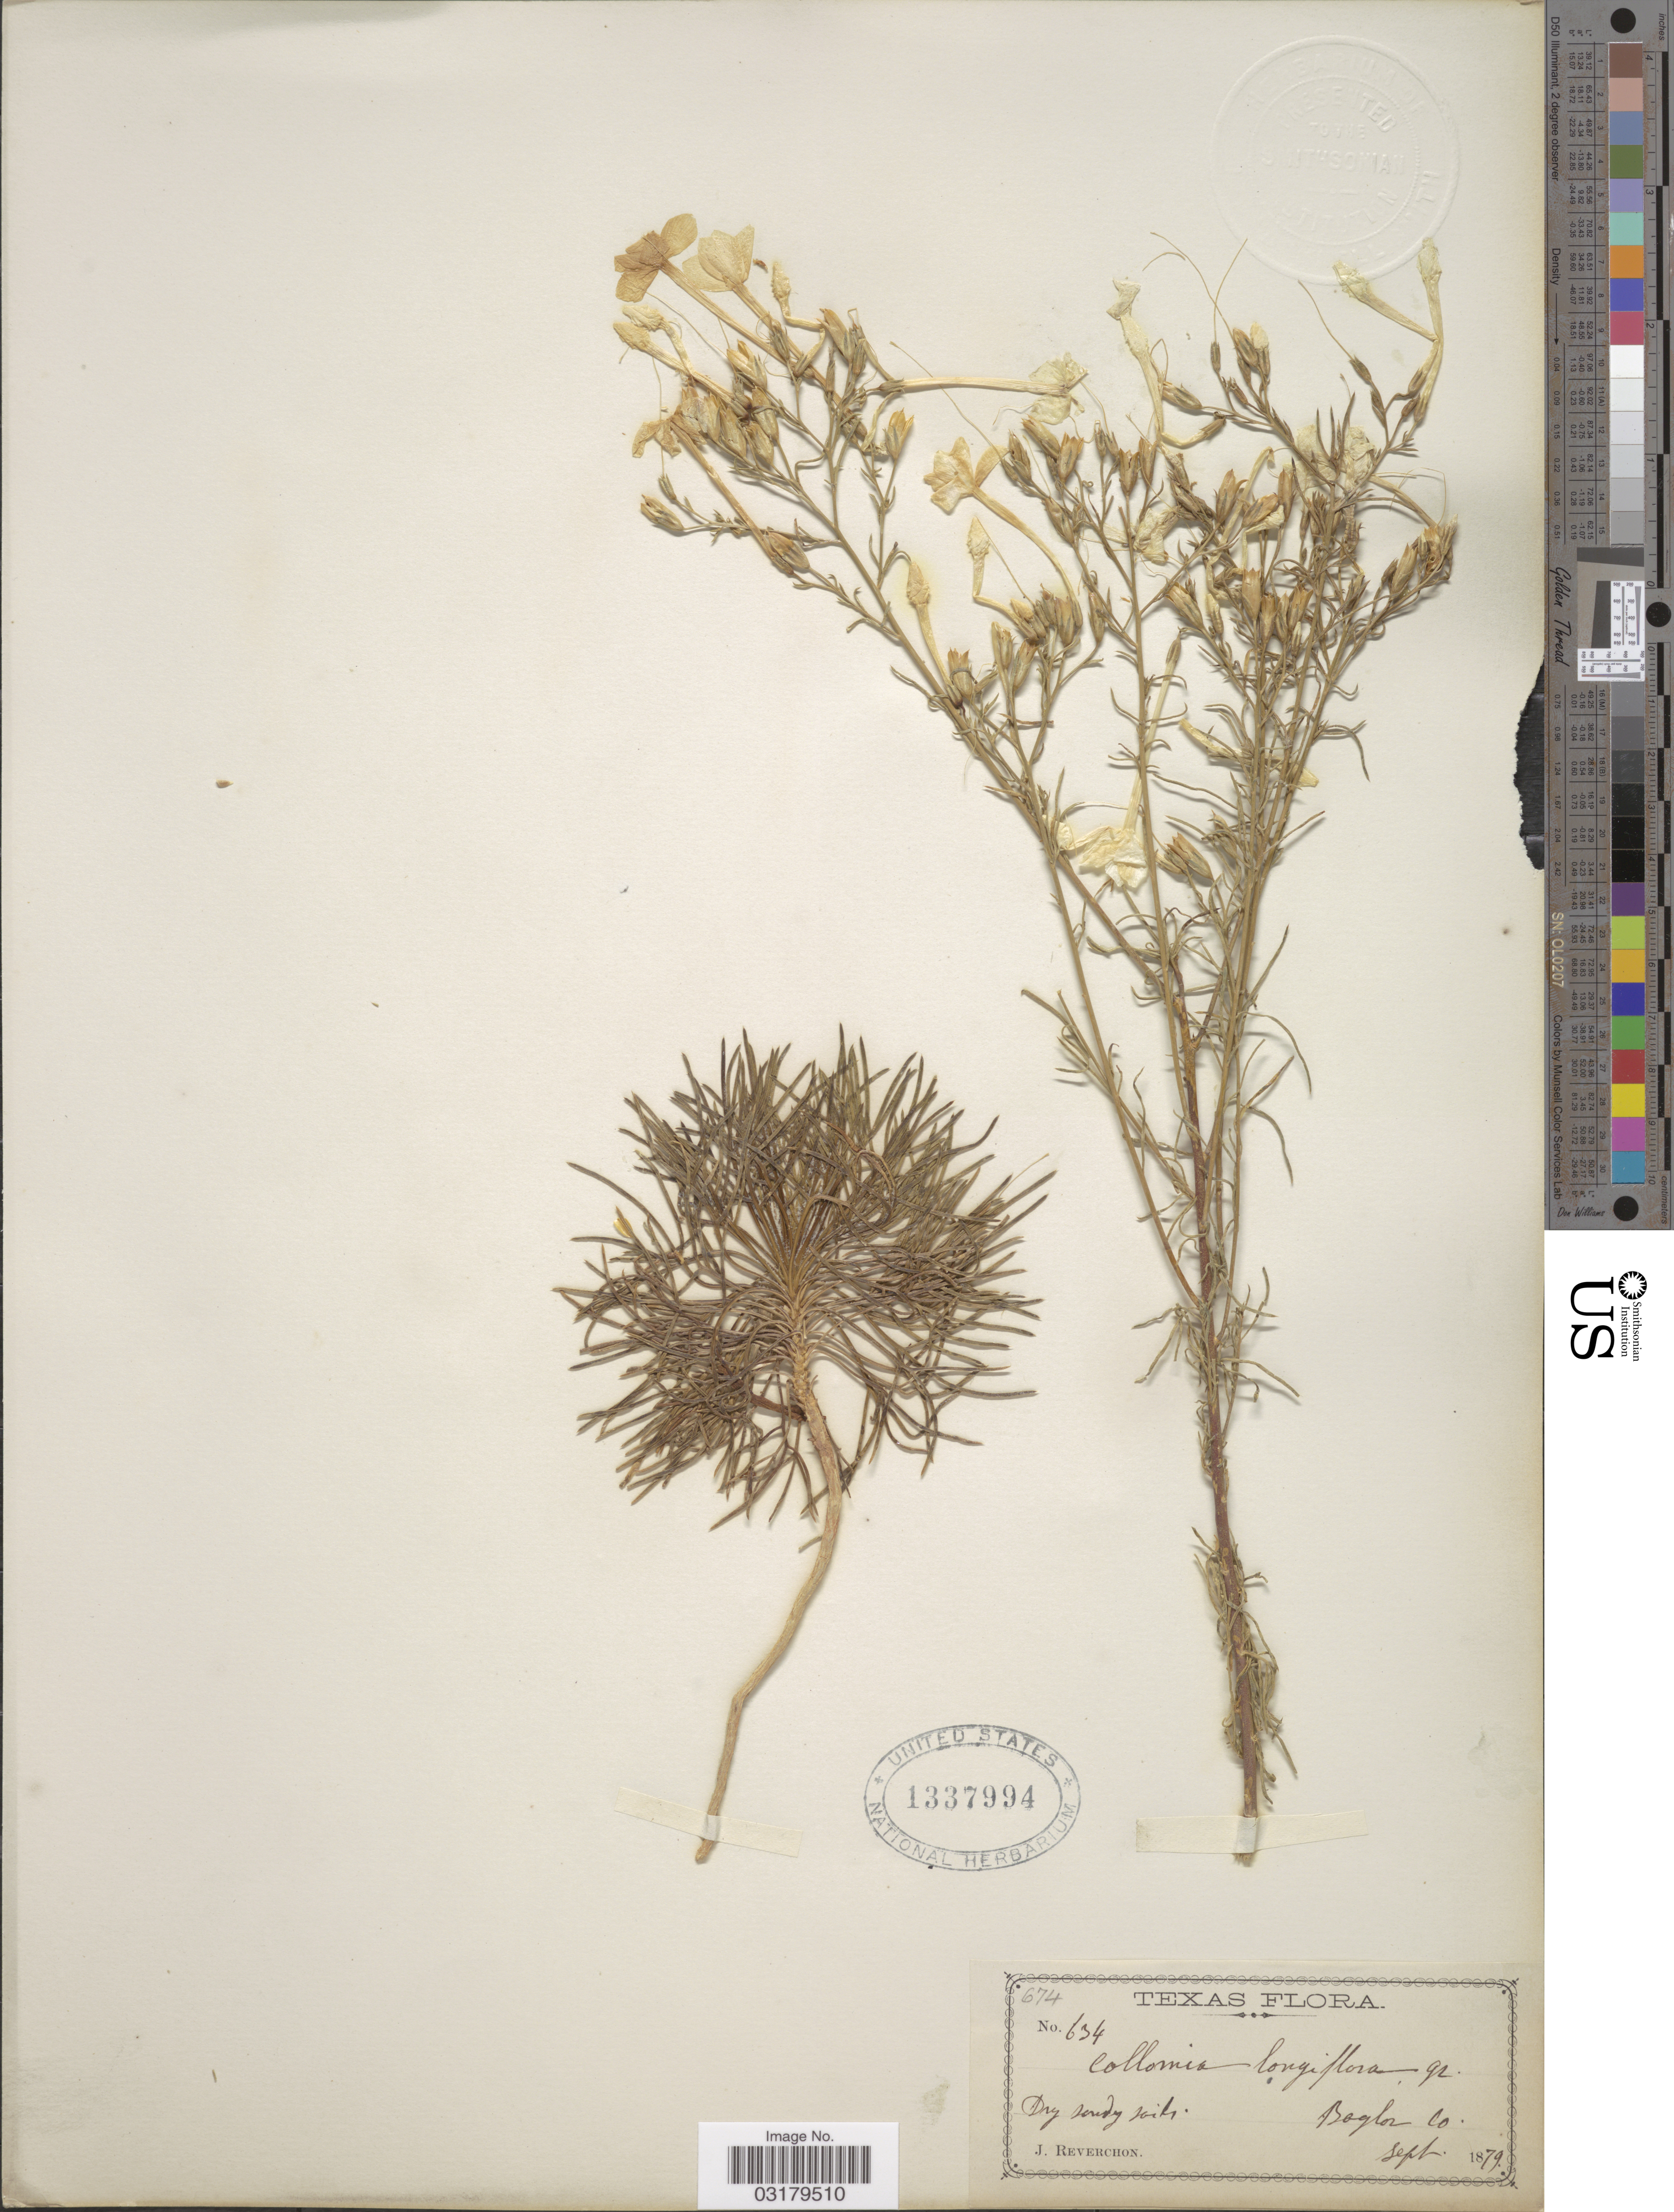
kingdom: Plantae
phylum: Tracheophyta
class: Magnoliopsida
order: Ericales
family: Polemoniaceae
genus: Ipomopsis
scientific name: Ipomopsis longiflora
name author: (Torr.) V.E. Grant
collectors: J. Reverchon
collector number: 634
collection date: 1879-09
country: United States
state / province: Texas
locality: Baylor Co.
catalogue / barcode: US 1337994